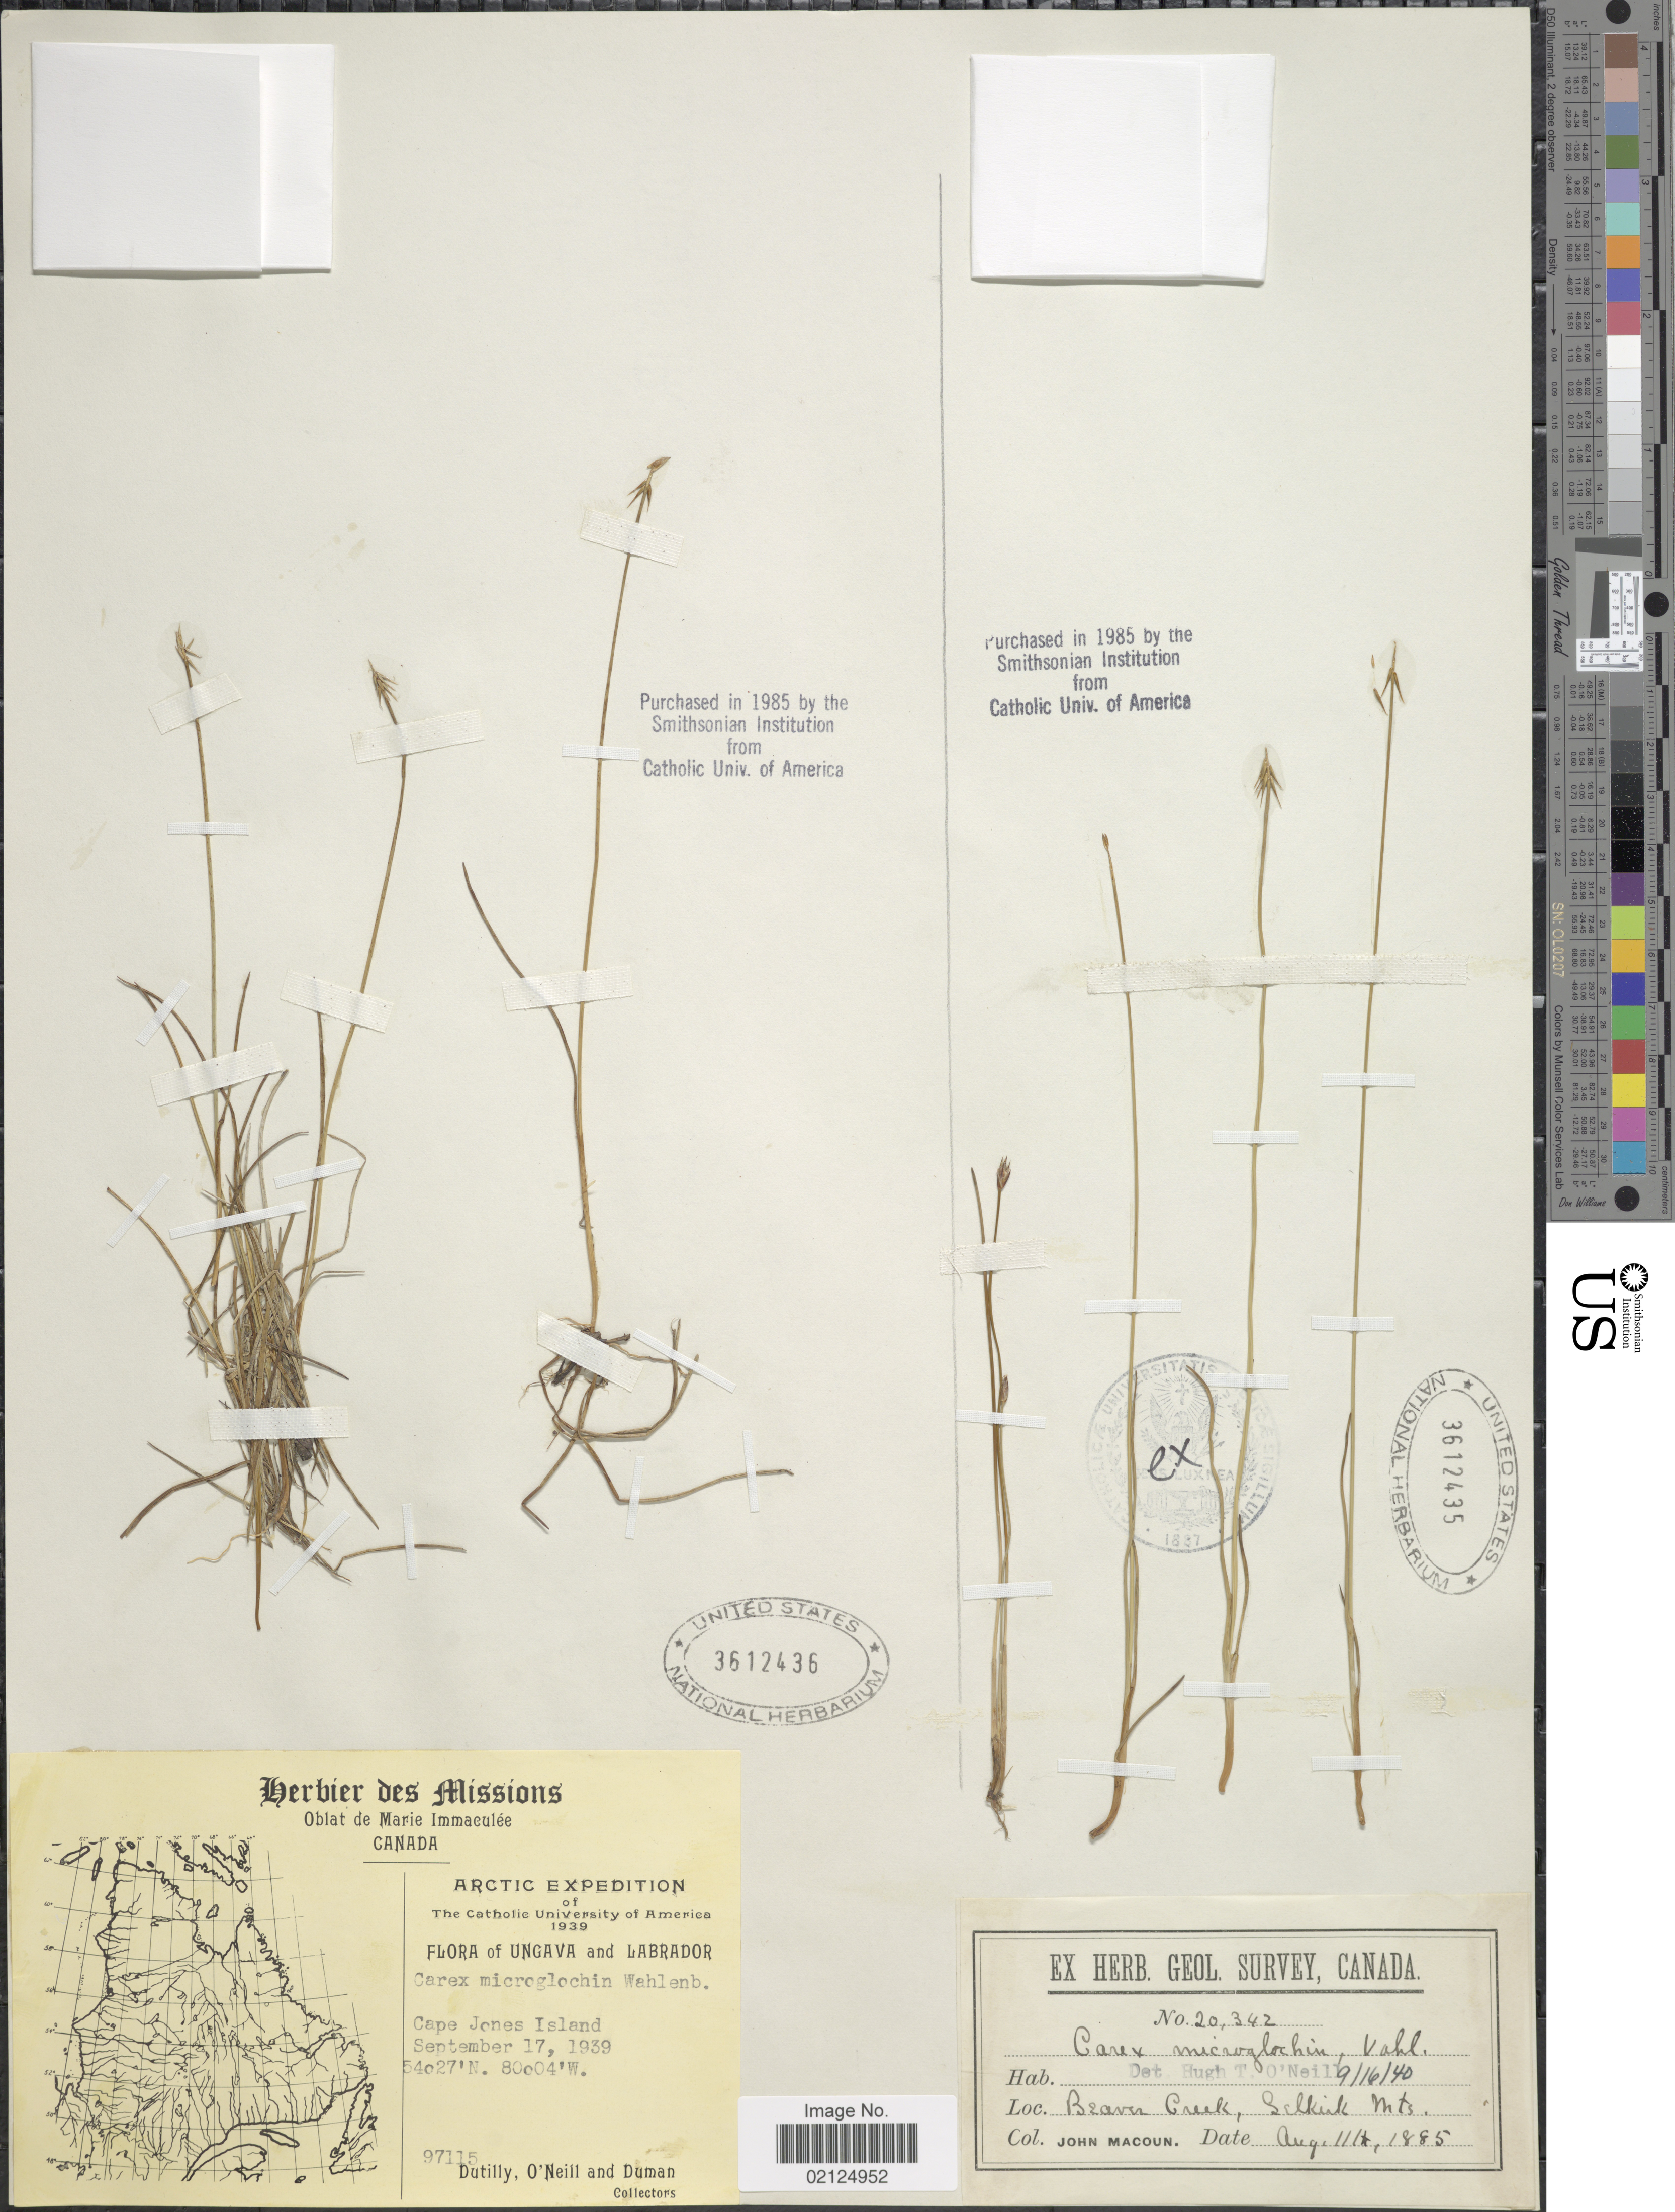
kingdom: Plantae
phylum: Tracheophyta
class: Liliopsida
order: Poales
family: Cyperaceae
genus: Carex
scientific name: Carex microglochin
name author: Wahlenb.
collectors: -. Dutilly, O' Neill & -. Duman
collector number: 97115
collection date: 1939-09-17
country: Canada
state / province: Newfoundland and Labrador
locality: Arctic, Ungava and Labrador. Cape Jones Island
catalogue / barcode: US 3612436-2